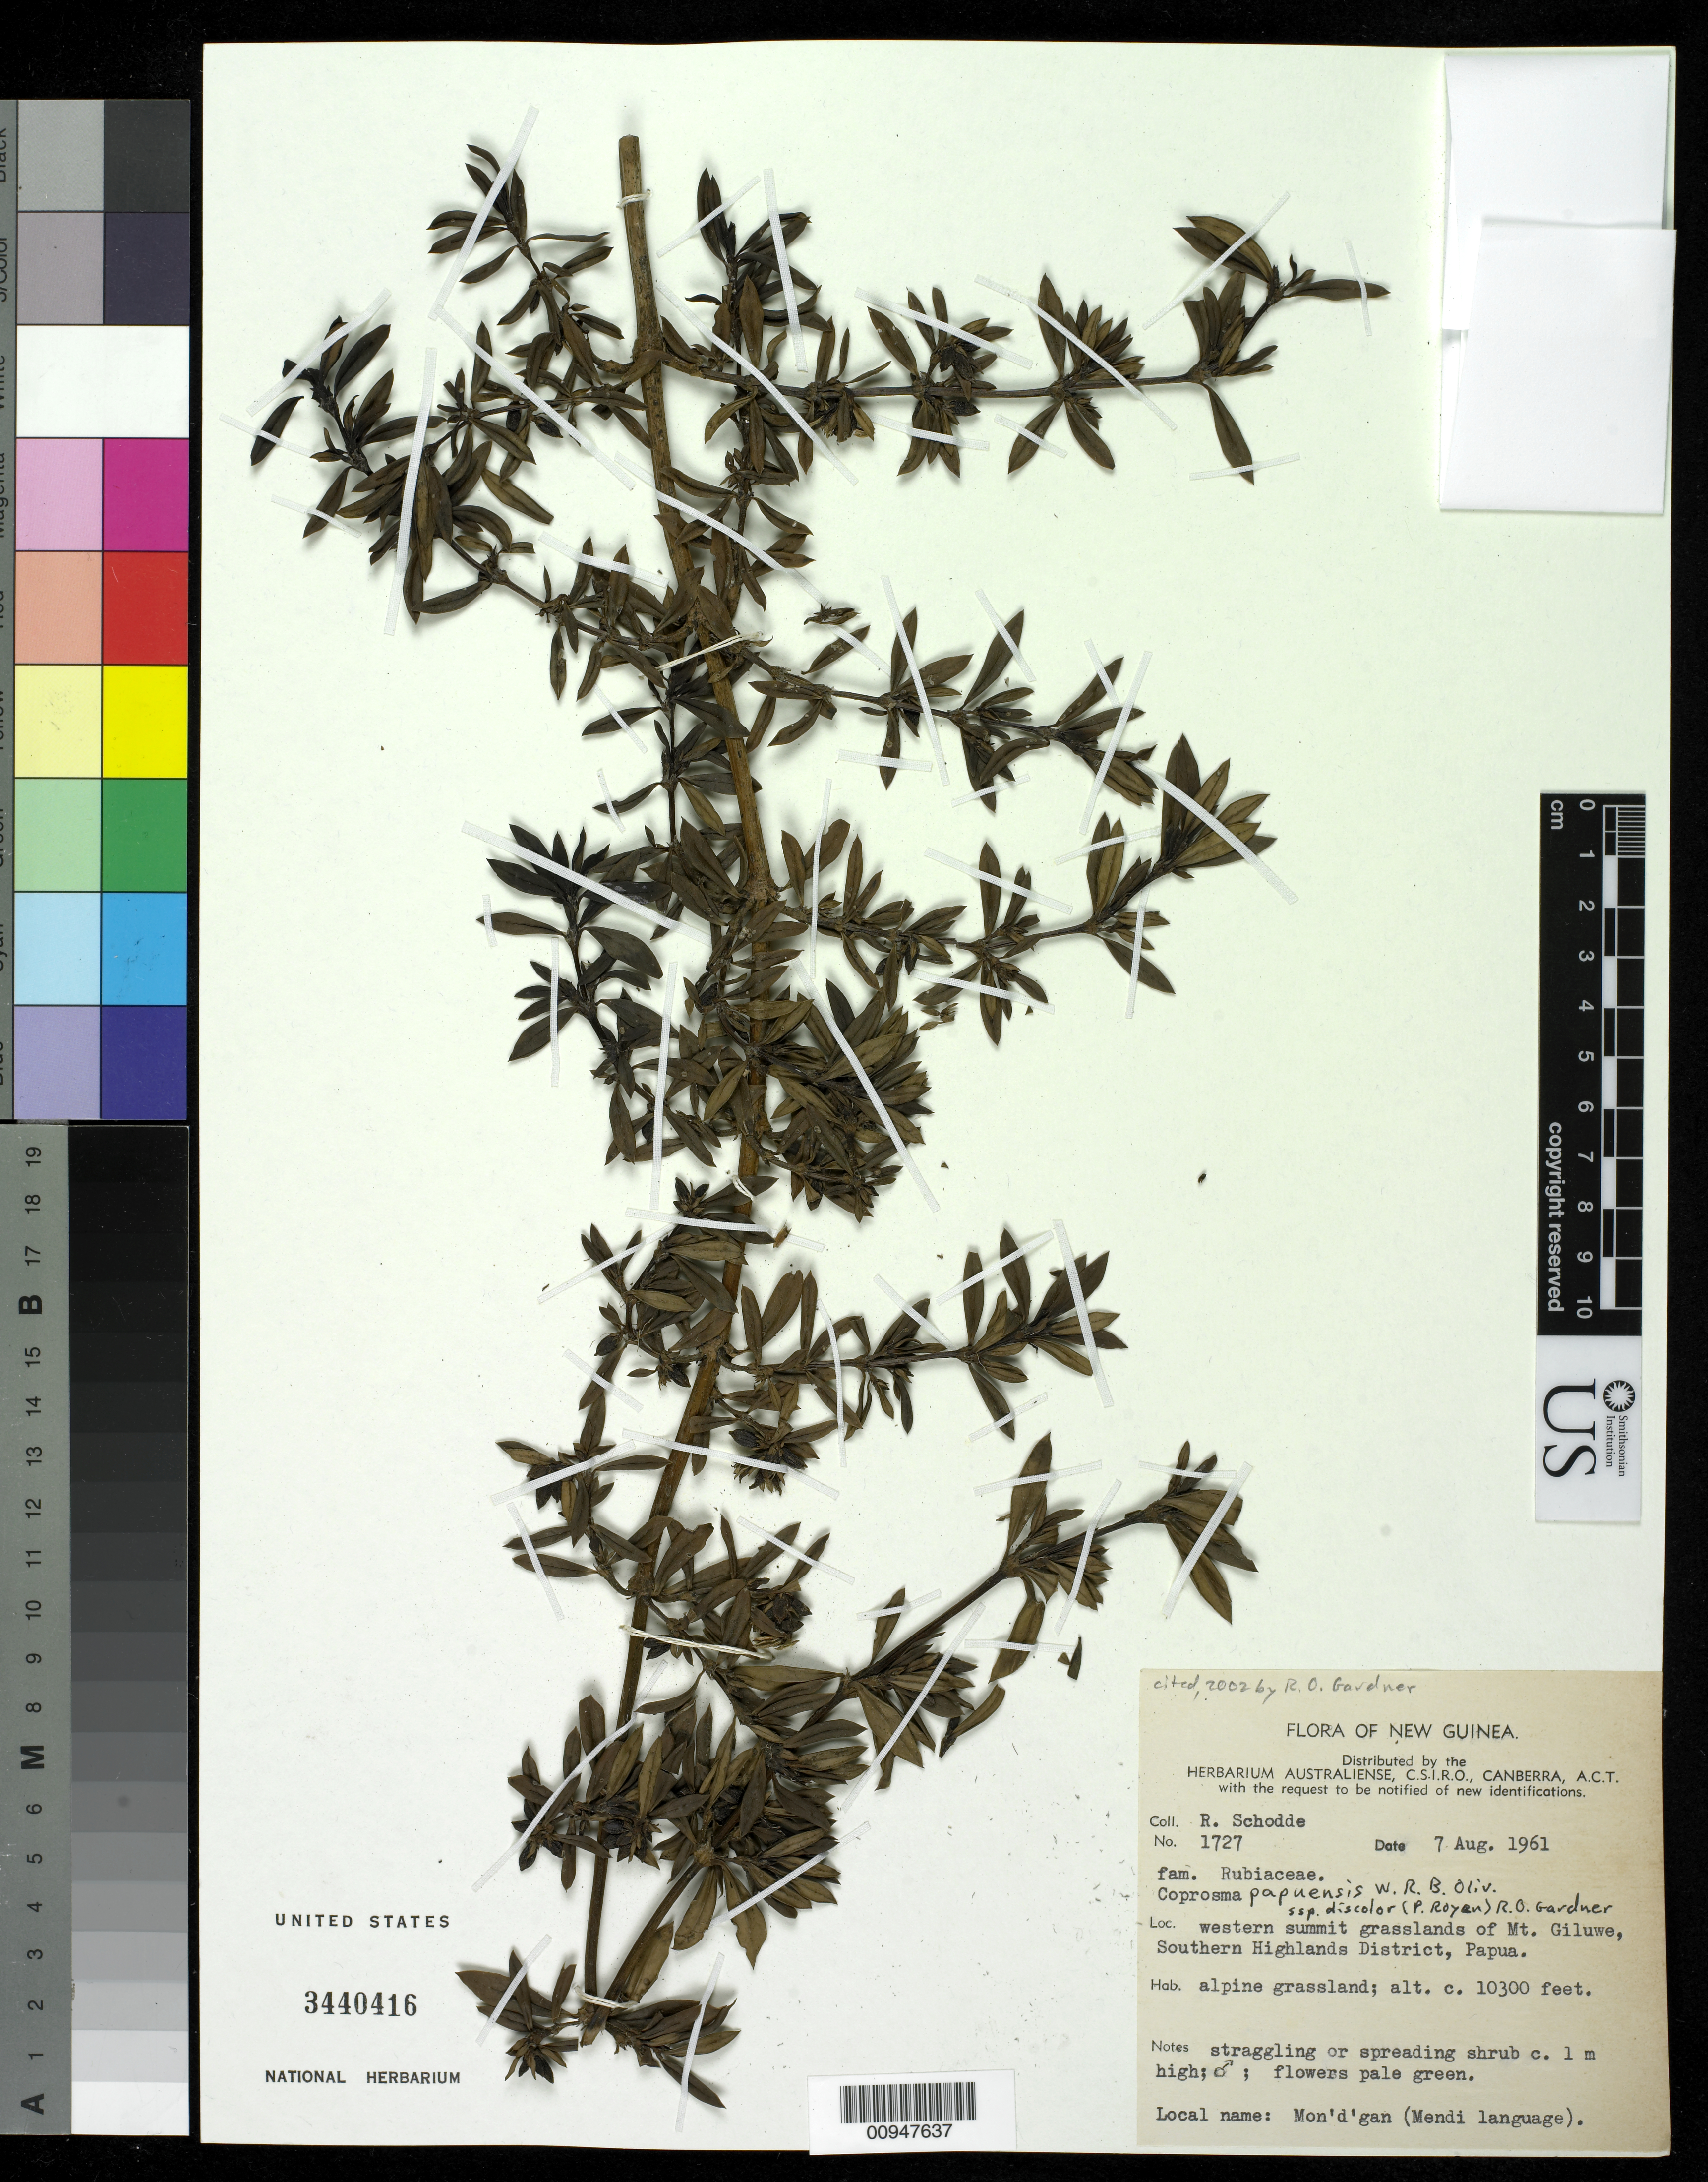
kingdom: Plantae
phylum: Tracheophyta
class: Magnoliopsida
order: Gentianales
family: Rubiaceae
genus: Coprosma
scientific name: Coprosma papuensis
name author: W.R.B. Oliv.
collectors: R. Schodde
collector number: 1727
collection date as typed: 07 Aug 1961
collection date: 1961-08-07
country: Papua New Guinea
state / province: Southern Highlands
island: New Guinea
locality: Western summit grasslands of Mt. Giluwe.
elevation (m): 3139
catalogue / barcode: US 3440416